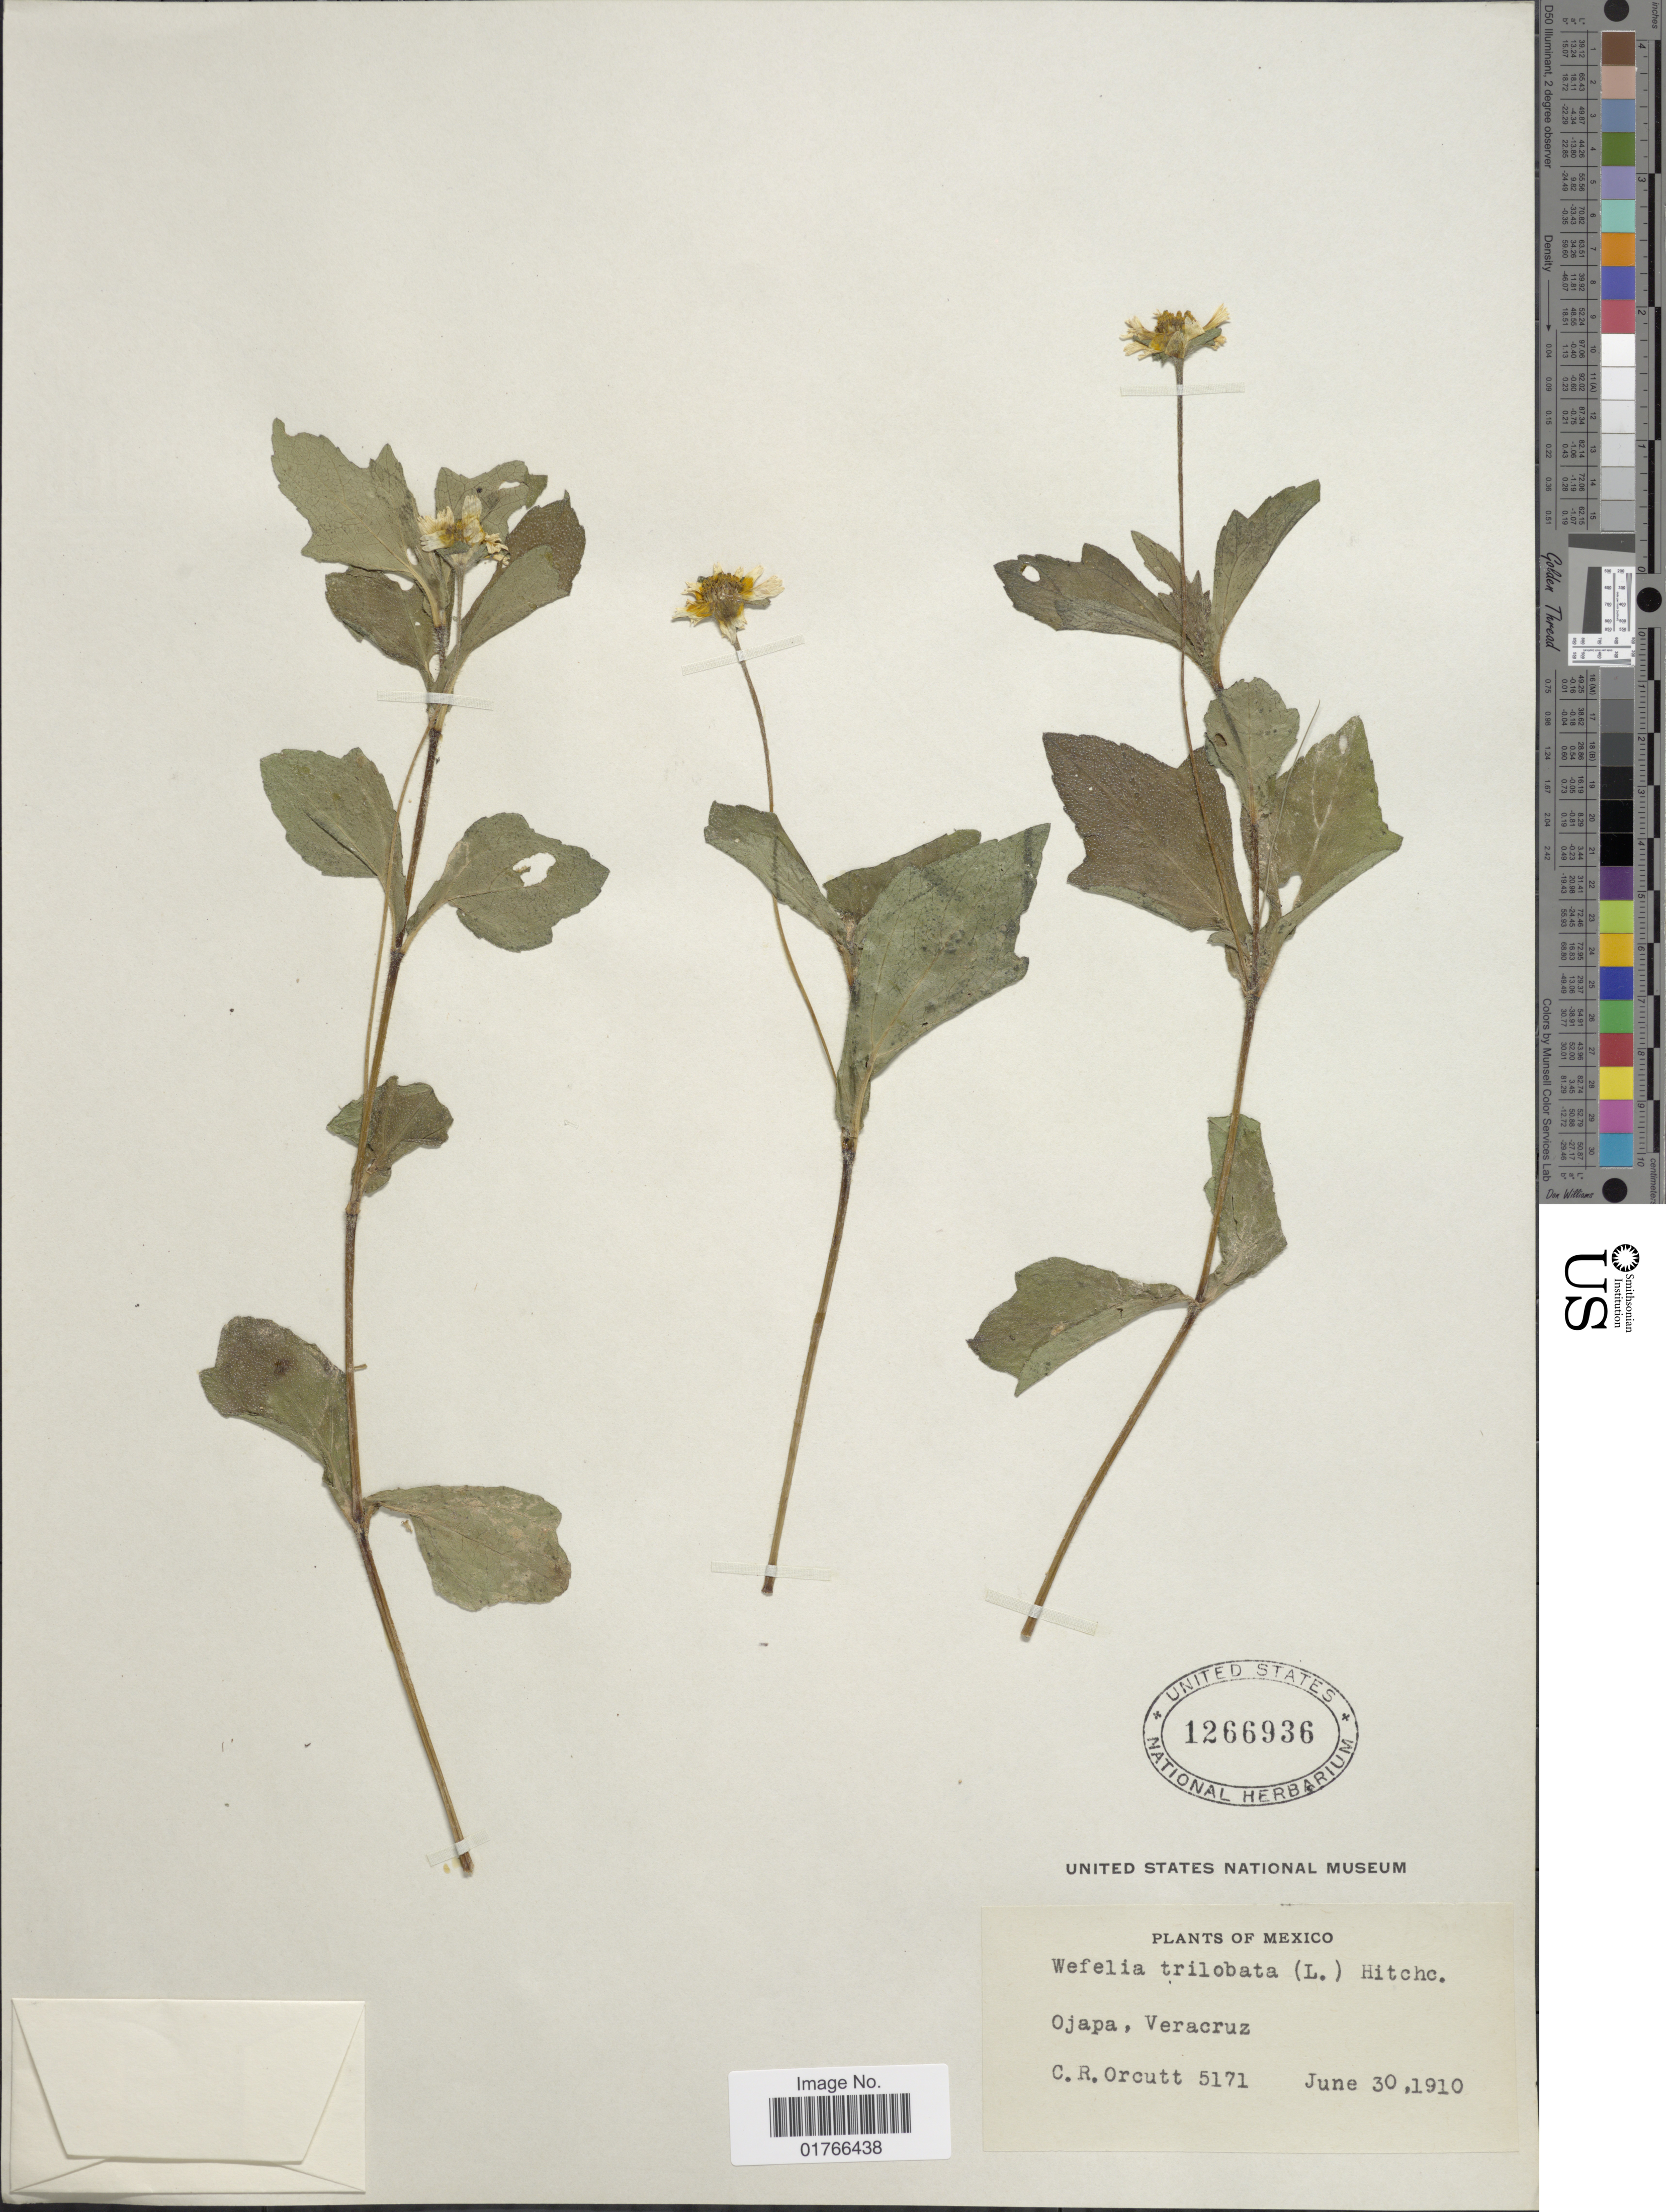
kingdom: Plantae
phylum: Tracheophyta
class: Magnoliopsida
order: Asterales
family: Asteraceae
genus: Sphagneticola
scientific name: Sphagneticola trilobata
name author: (L.) Pruski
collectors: C. R. Orcutt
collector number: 5171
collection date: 1910-06-30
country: Mexico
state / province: Veracruz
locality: Ojapa, Veracruz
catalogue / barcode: US 1266936